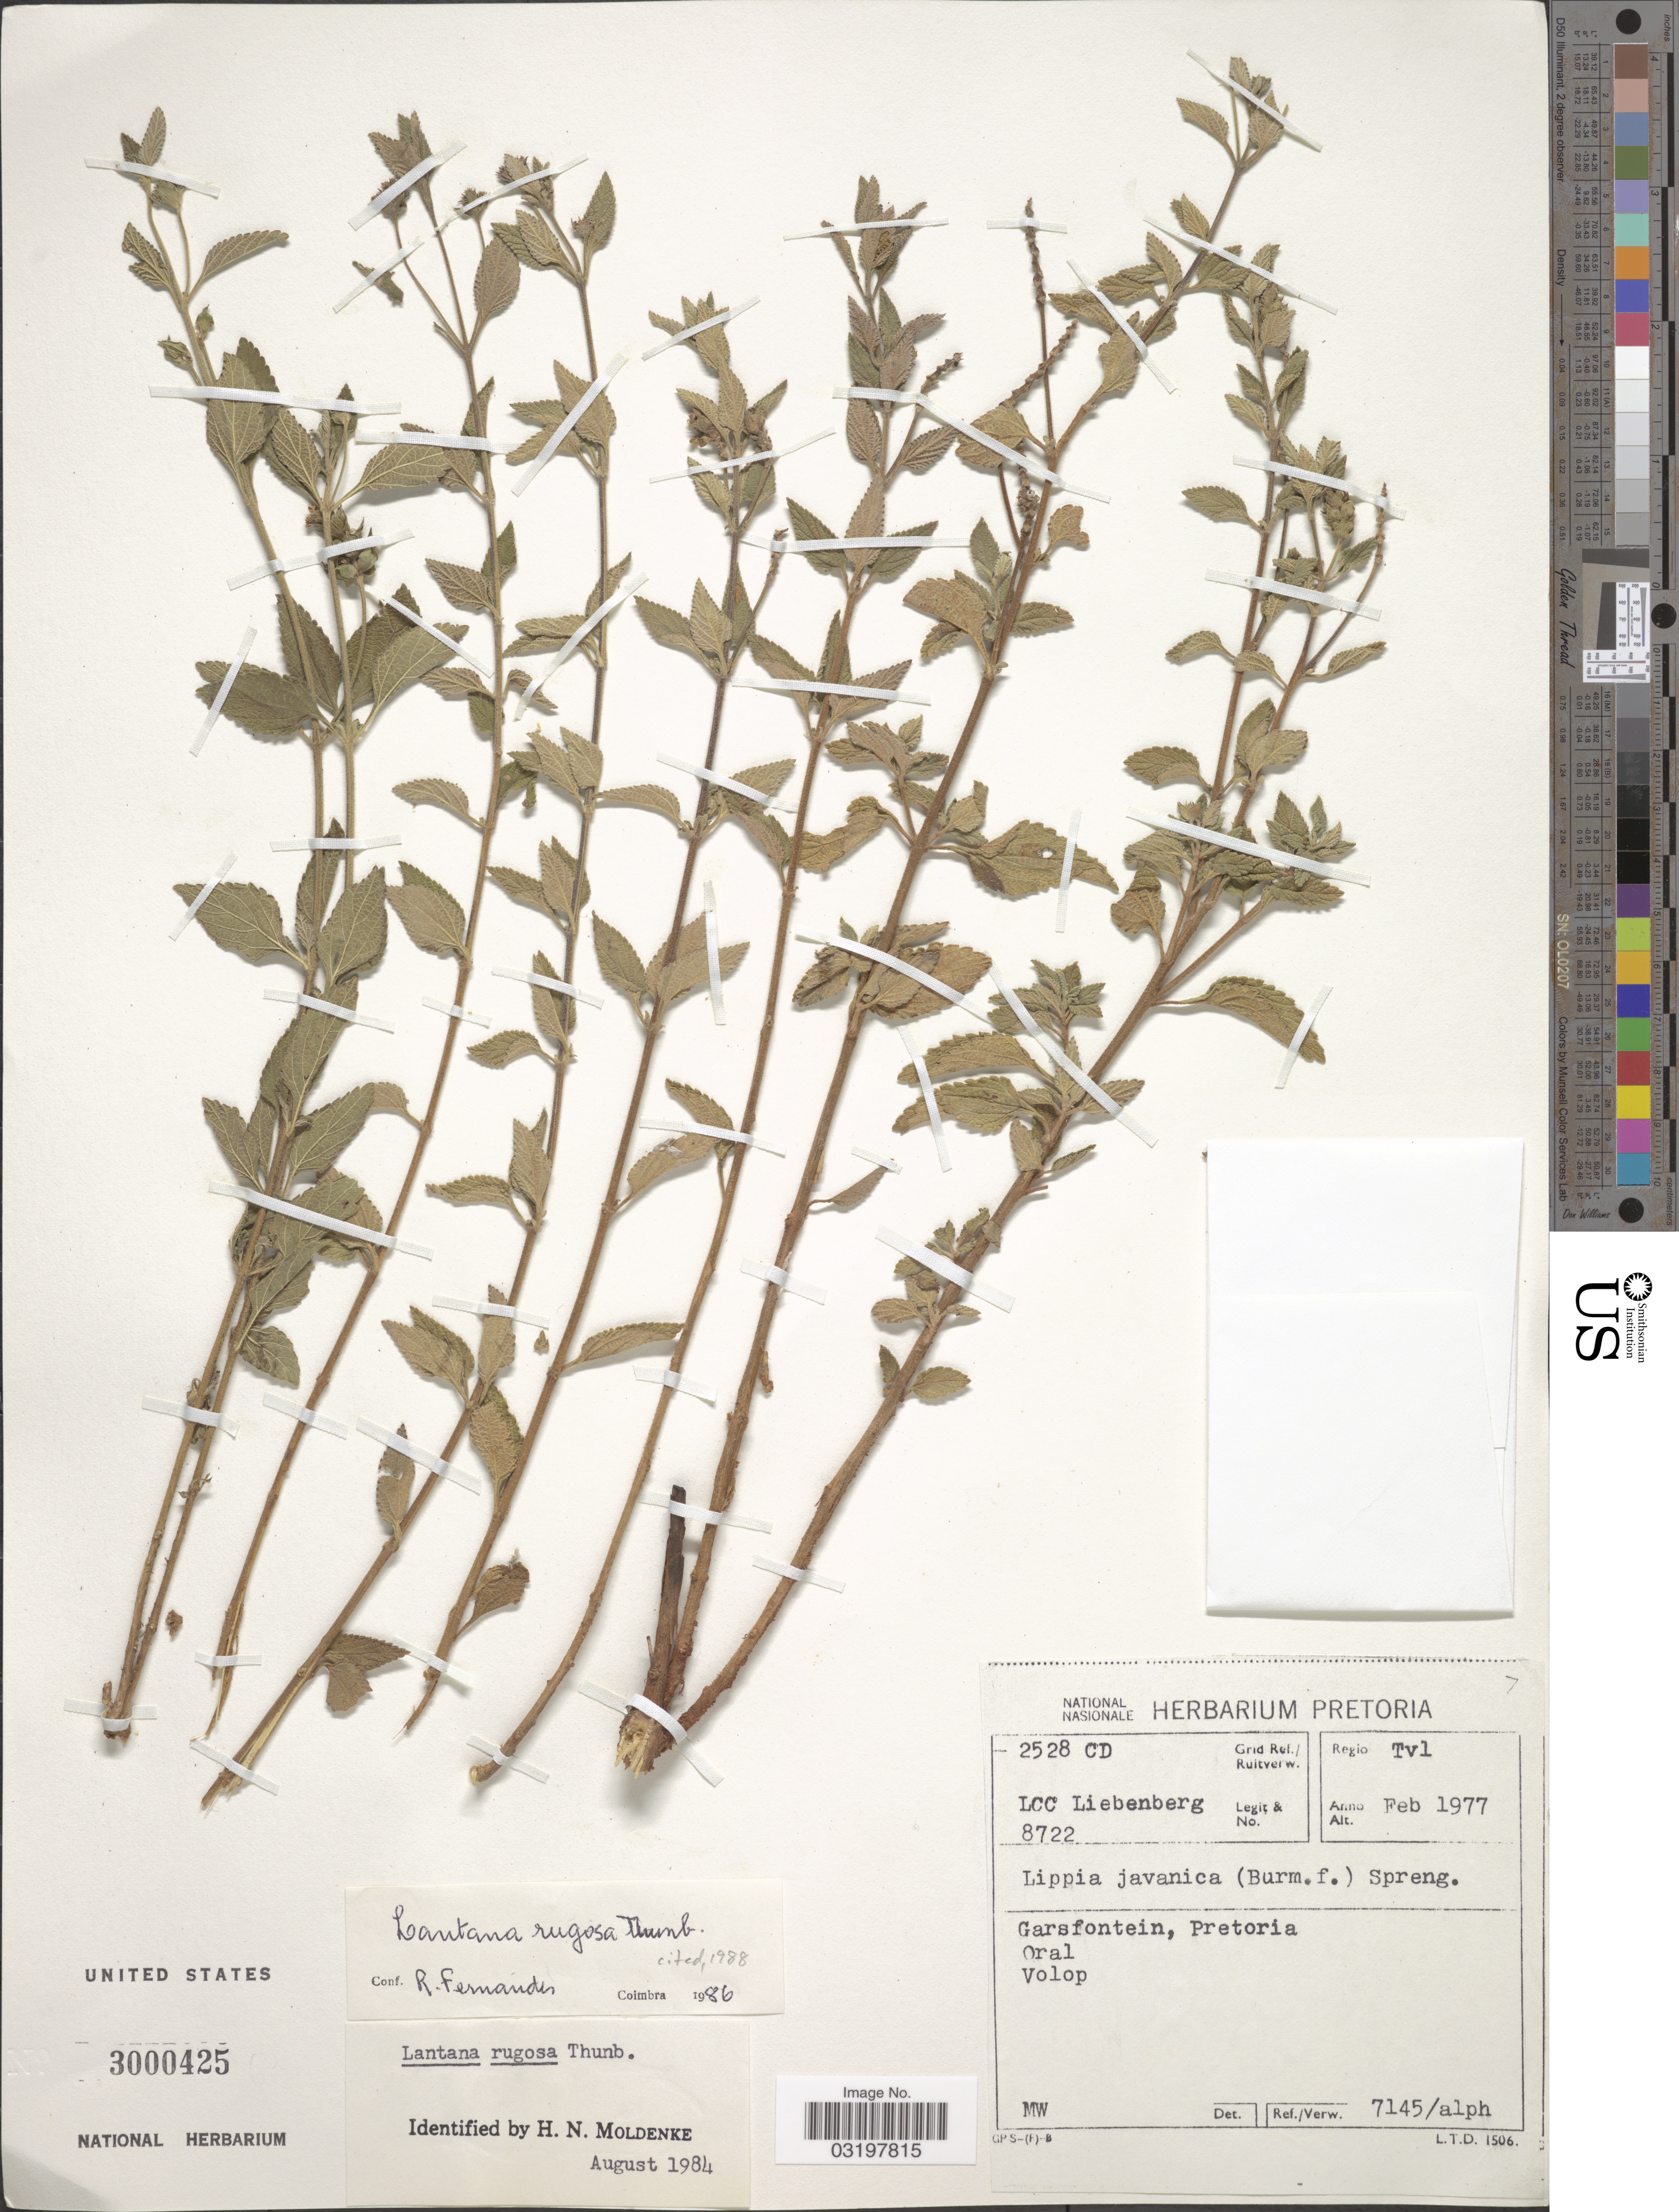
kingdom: Plantae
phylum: Tracheophyta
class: Magnoliopsida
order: Lamiales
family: Verbenaceae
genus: Lantana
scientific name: Lantana rugosa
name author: Thunb.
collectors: L. Liebenberg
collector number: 8722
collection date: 1977-02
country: South Africa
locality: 2528CD Grid ref./Ruitverw., Regio Tvl, Garsfontein, Pretoria.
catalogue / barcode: US 3000425